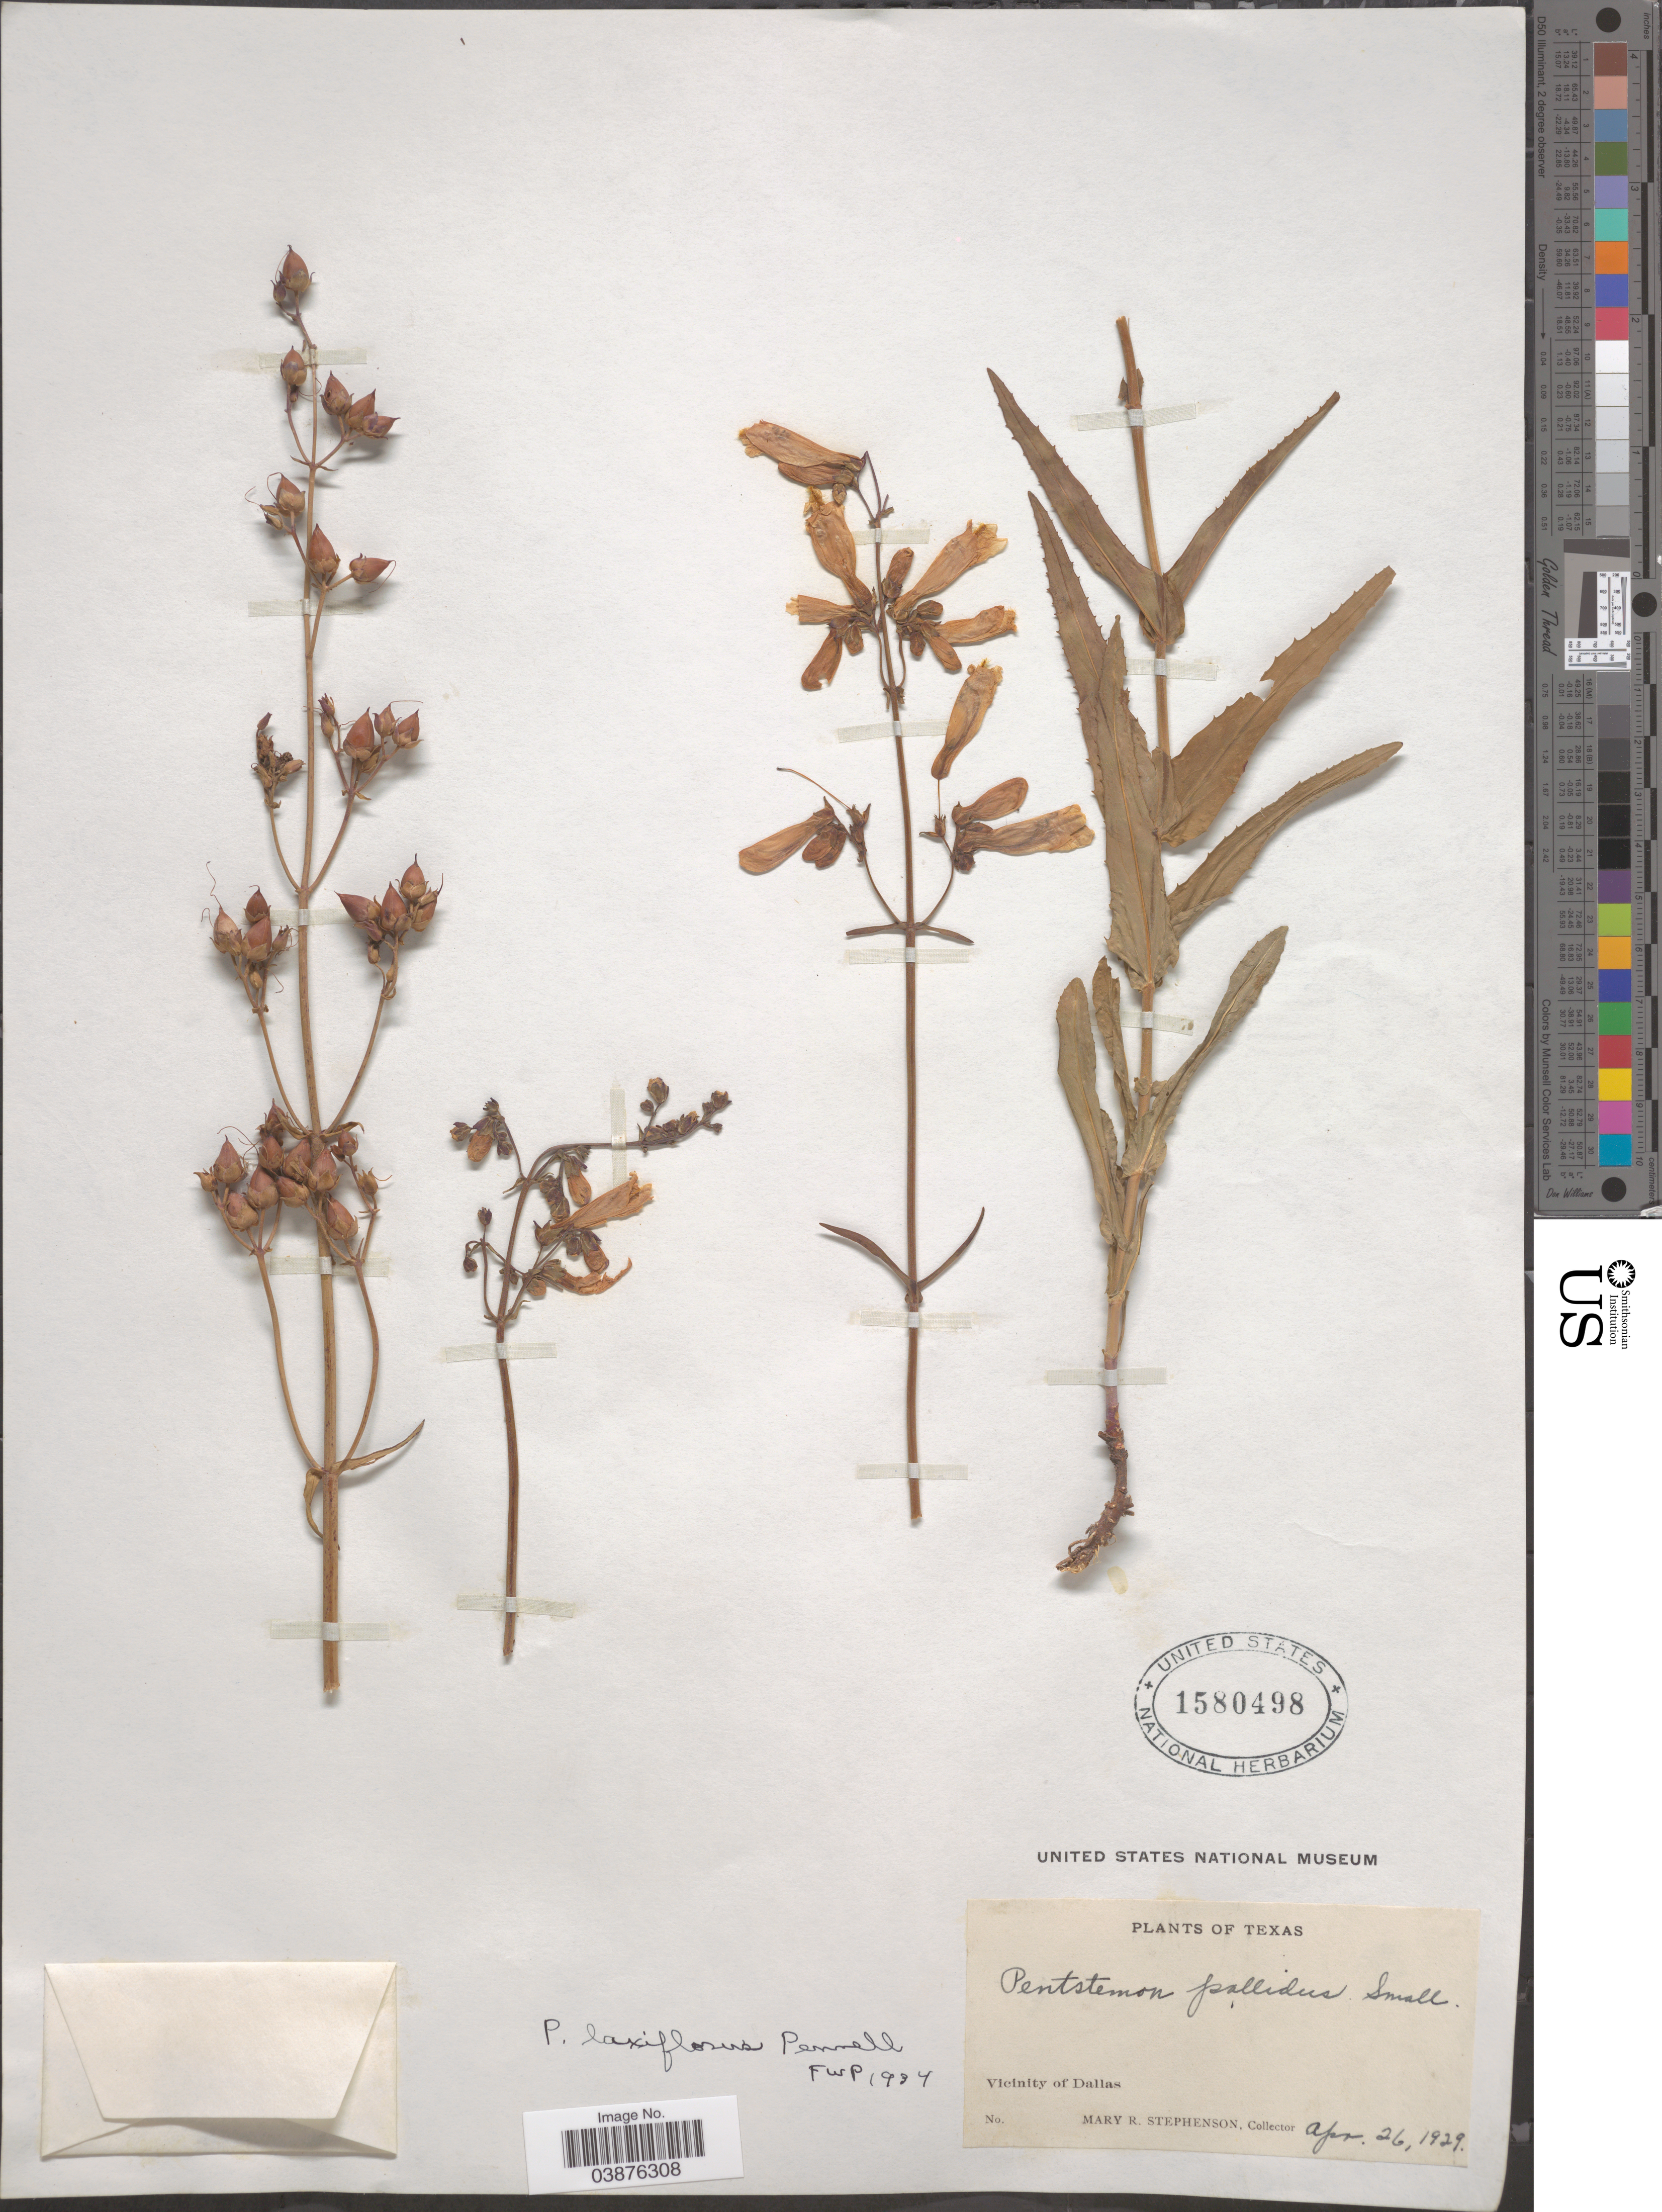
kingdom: Plantae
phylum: Tracheophyta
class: Magnoliopsida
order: Lamiales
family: Plantaginaceae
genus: Penstemon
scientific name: Penstemon laxiflorus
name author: Pennell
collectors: M. Stephenson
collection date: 1929-04-26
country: United States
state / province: Texas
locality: Vicinity of Dallas.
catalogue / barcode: US 1580498